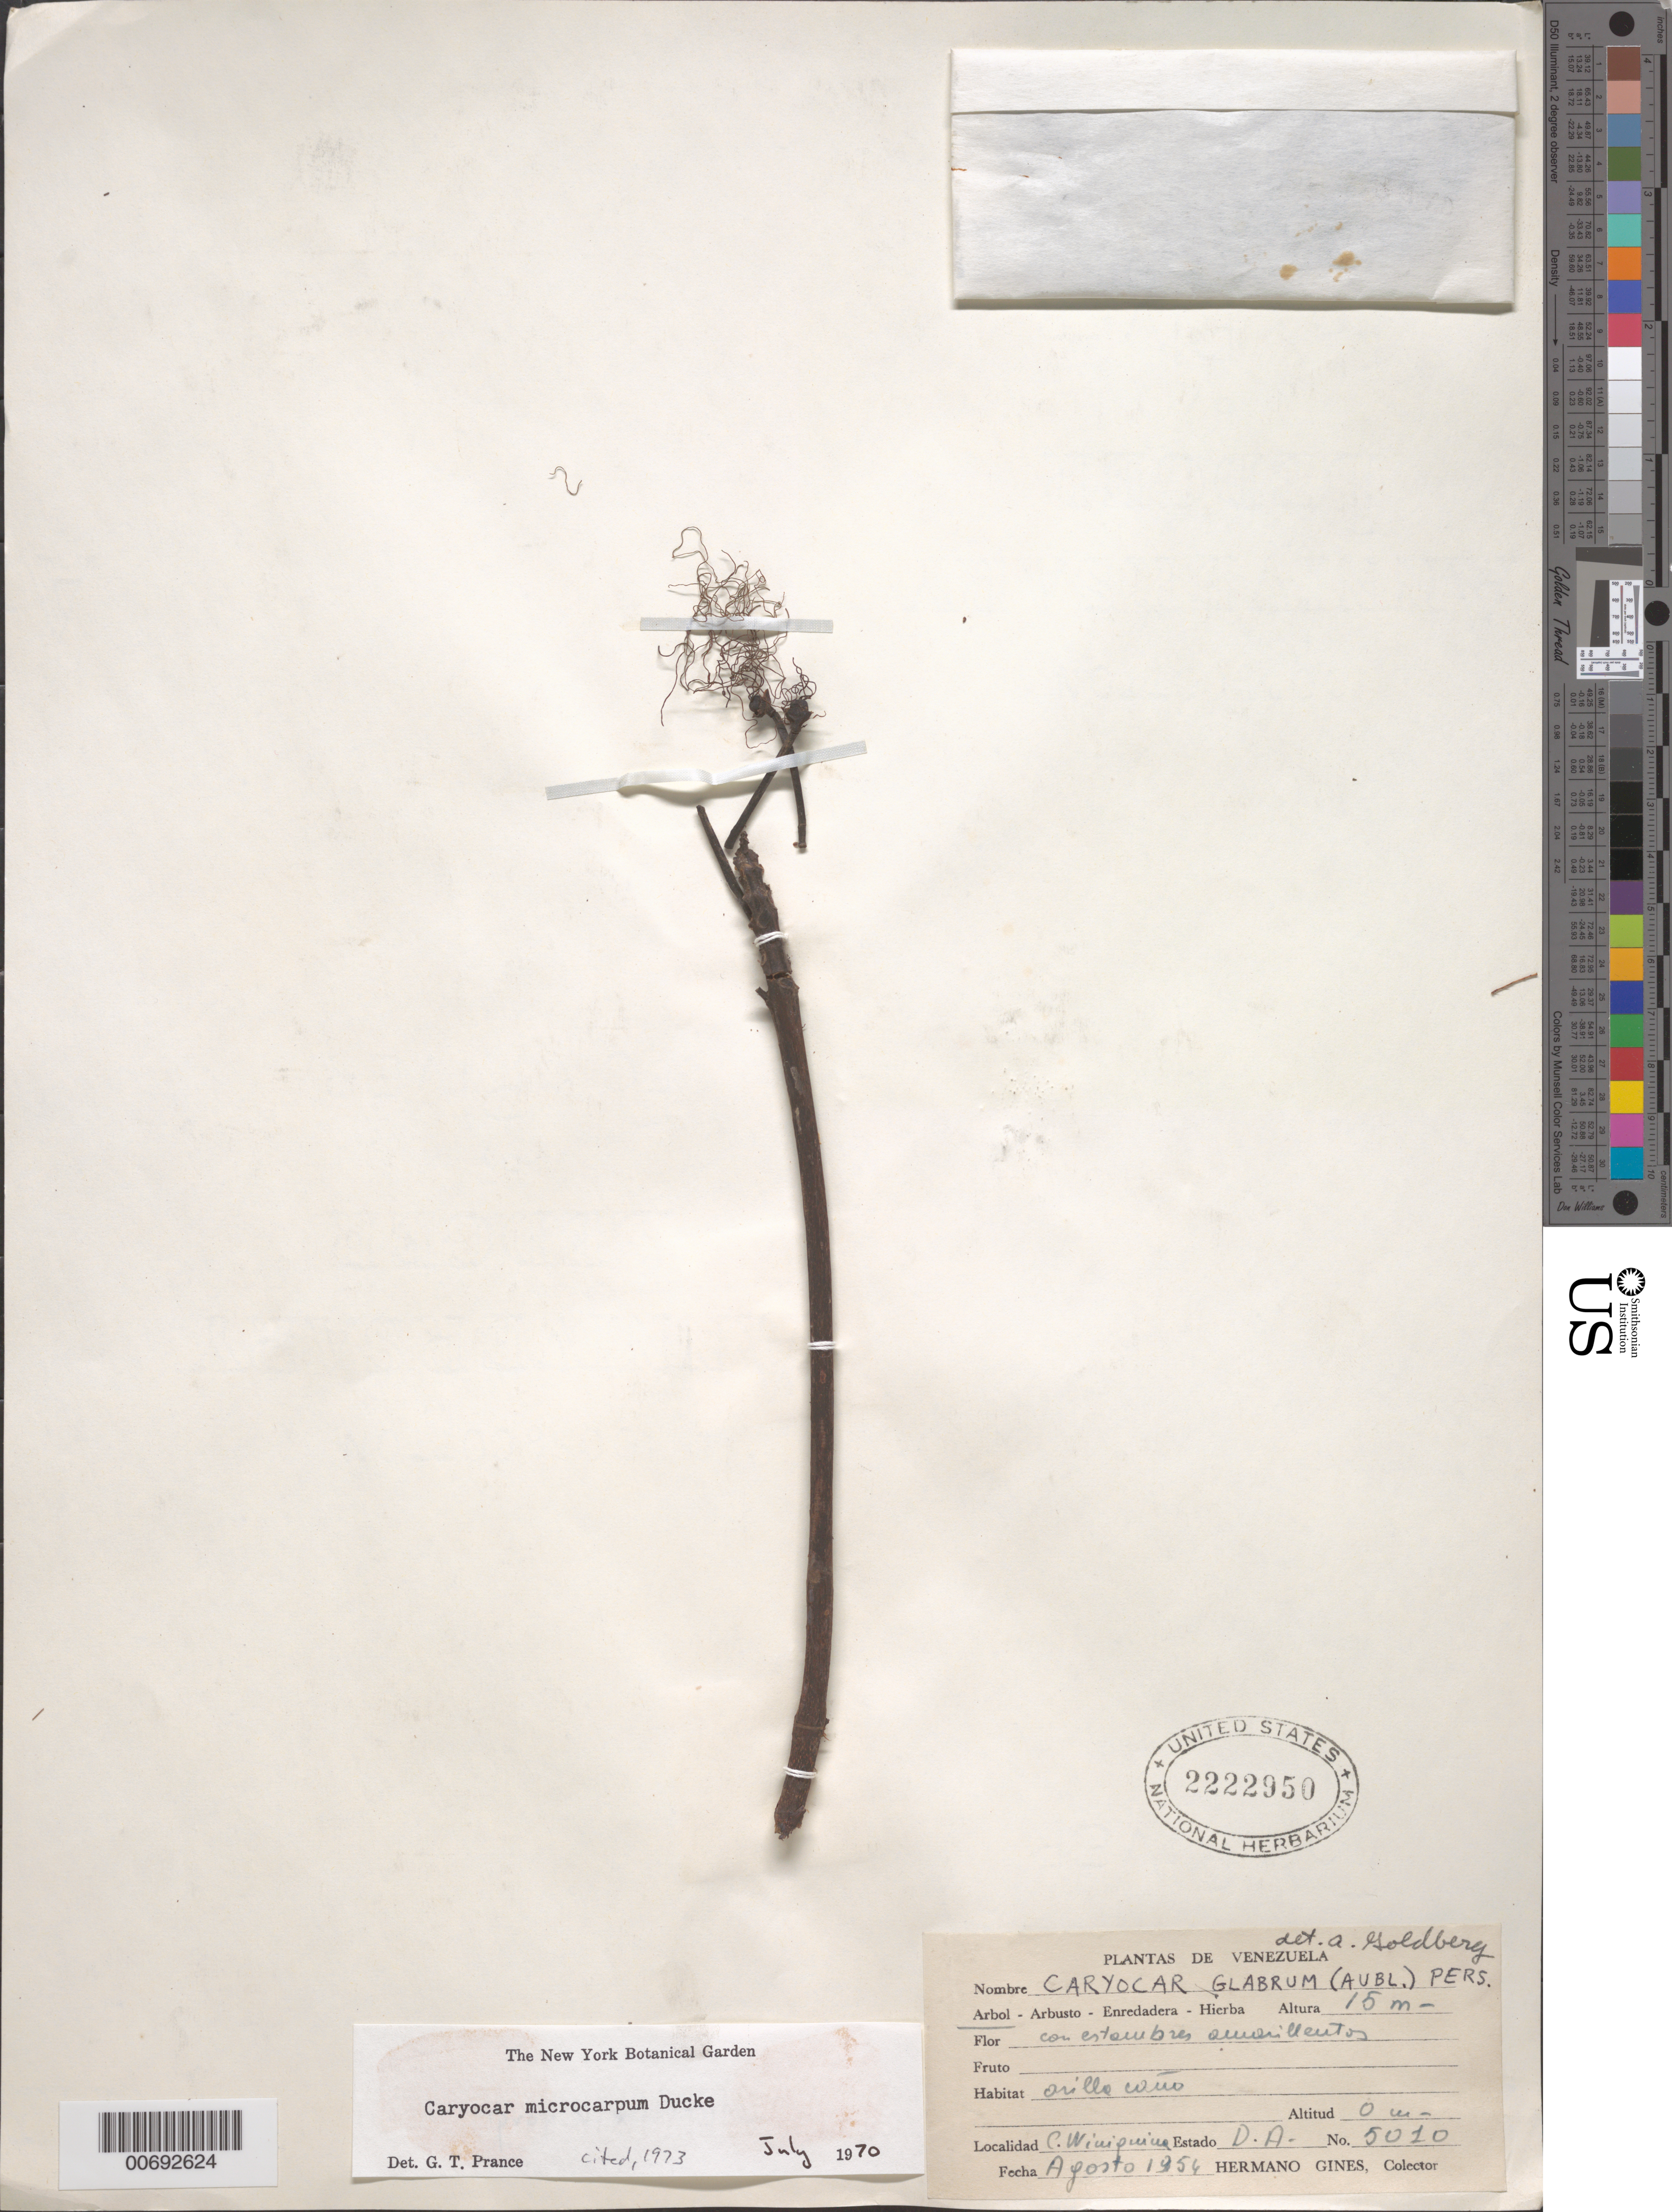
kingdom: Plantae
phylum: Tracheophyta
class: Magnoliopsida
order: Malpighiales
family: Caryocaraceae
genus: Caryocar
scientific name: Caryocar microcarpum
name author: Ducke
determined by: Prance, G. T.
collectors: H. Gines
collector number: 5010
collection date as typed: Aug-54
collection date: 1954-08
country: Venezuela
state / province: Delta Amacuro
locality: C. Wiuiquina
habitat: Orilla caño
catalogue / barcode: US 2222950